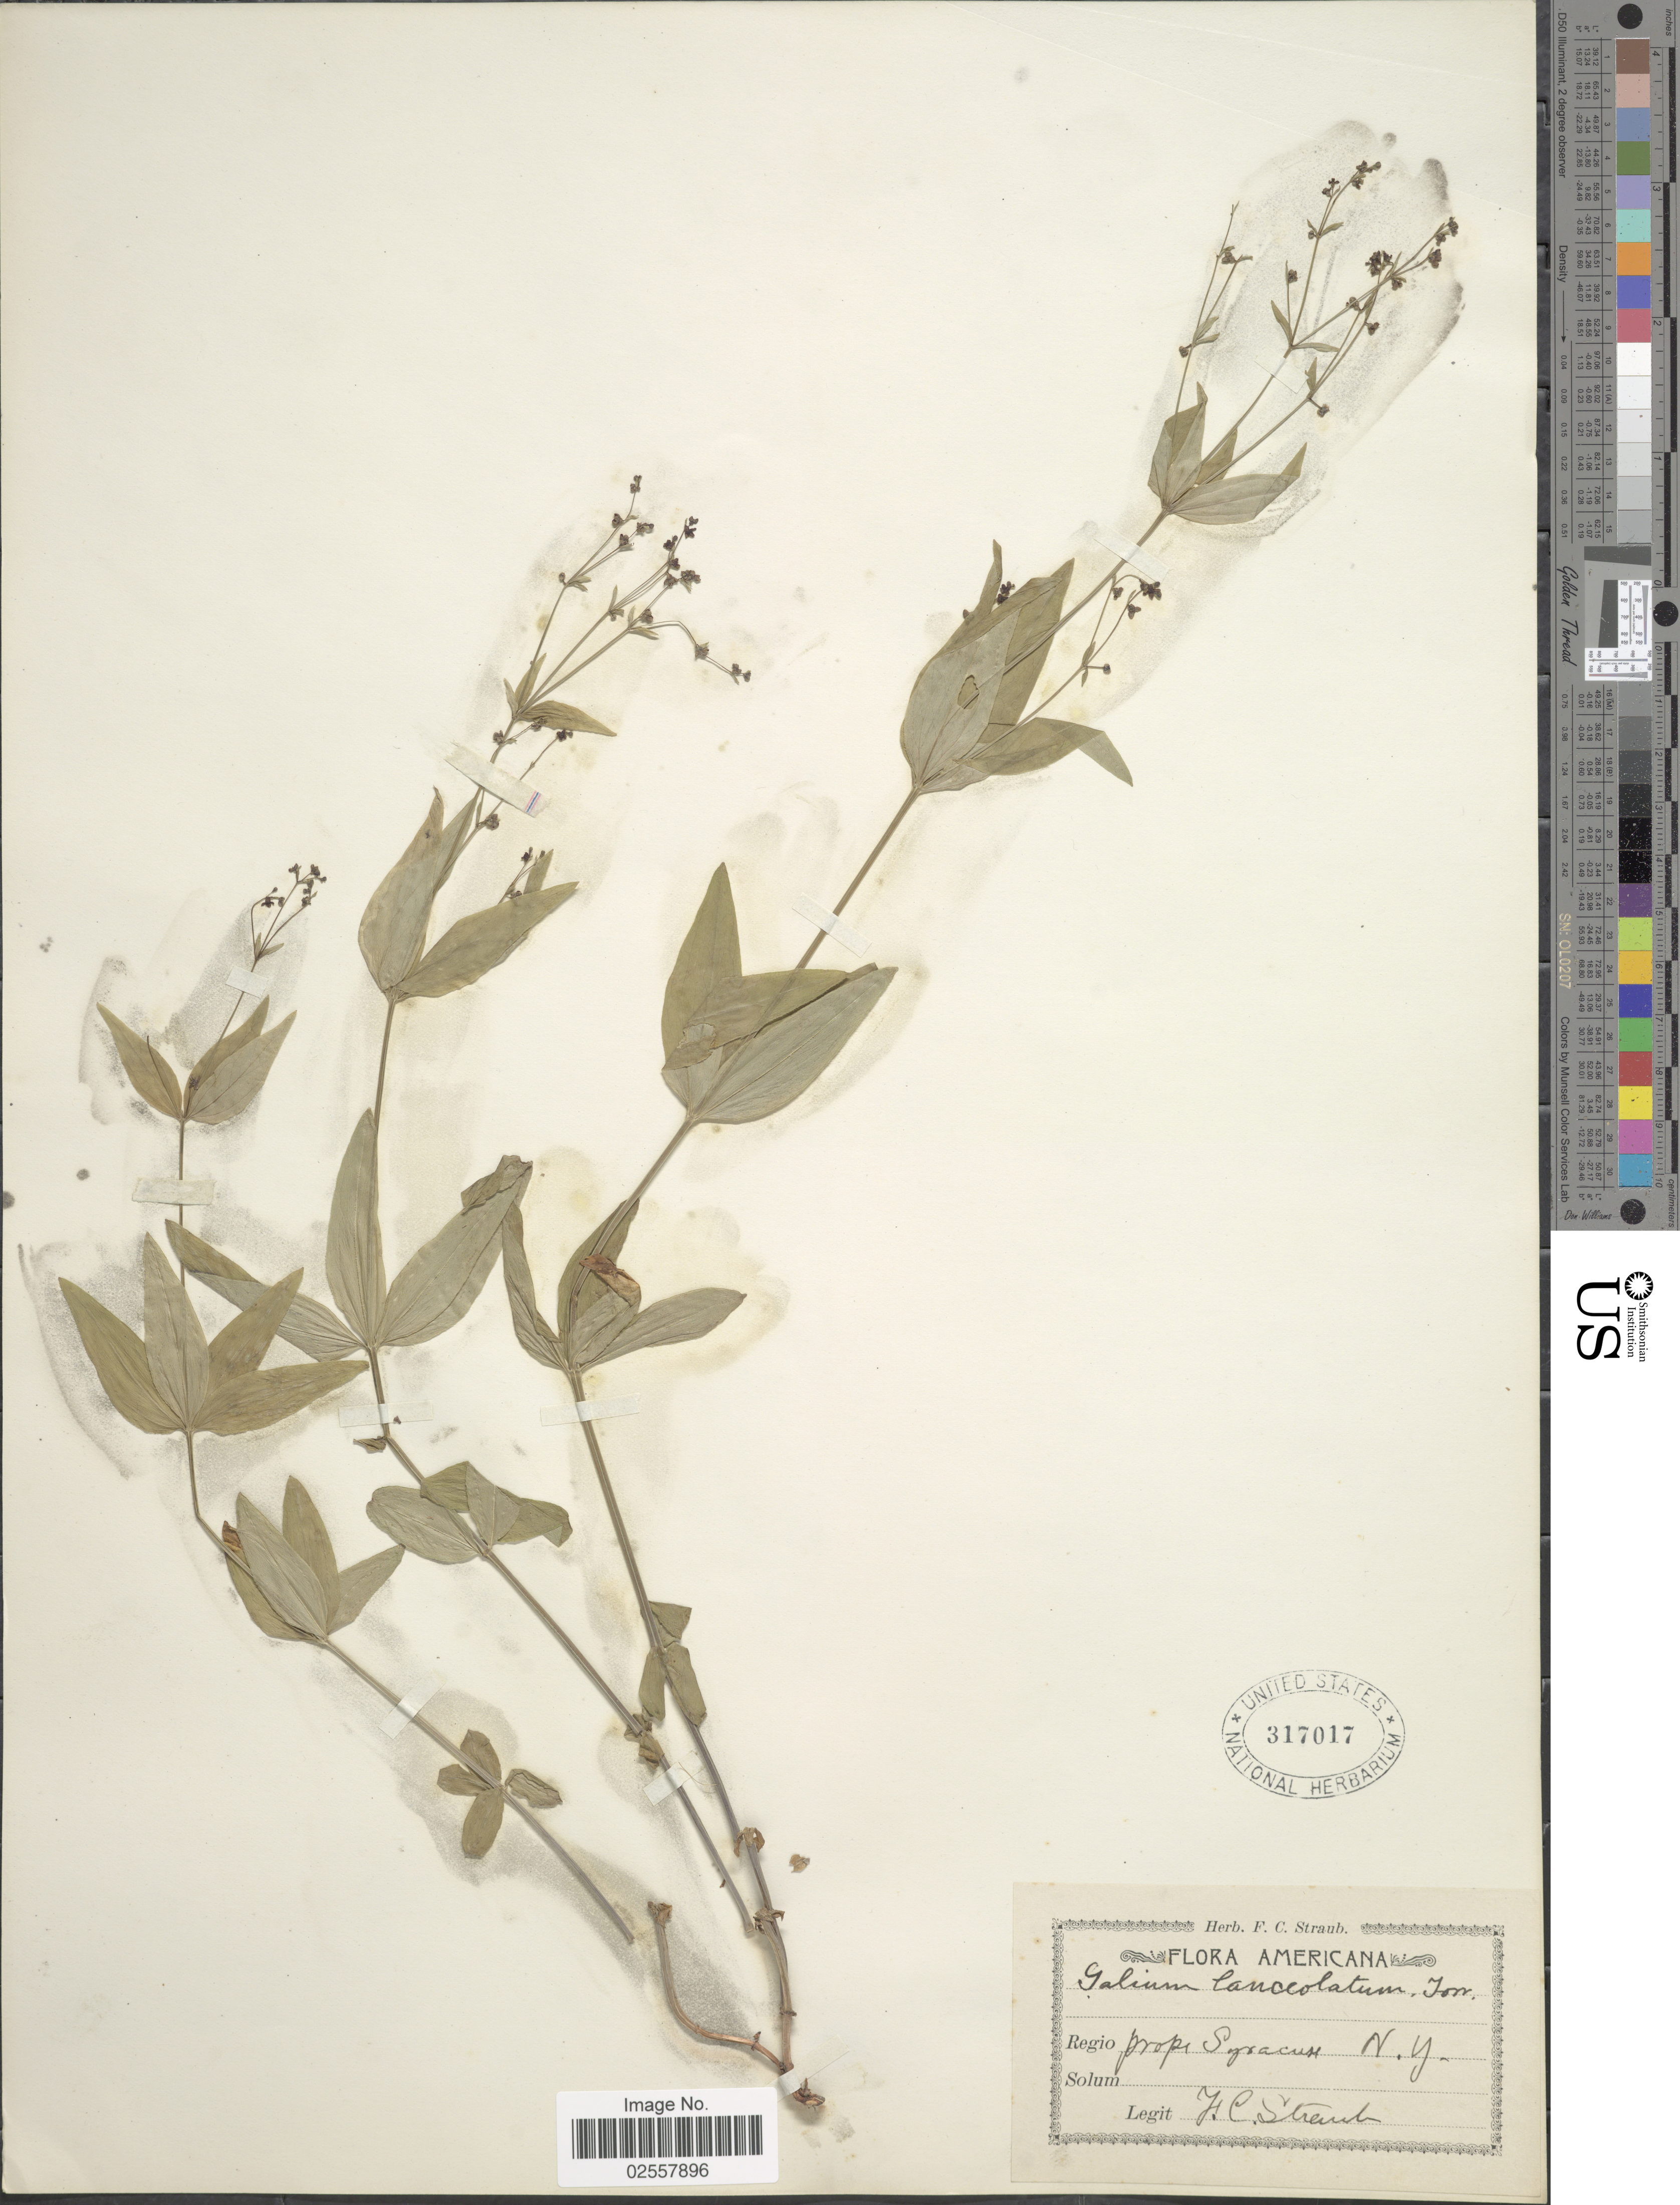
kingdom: Plantae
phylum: Tracheophyta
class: Magnoliopsida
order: Gentianales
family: Rubiaceae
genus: Galium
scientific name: Galium lanceolatum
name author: (Torr. & A. Gray) Torr.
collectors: F. Straub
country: United States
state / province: New York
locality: Prope Syracuse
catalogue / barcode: US 317017